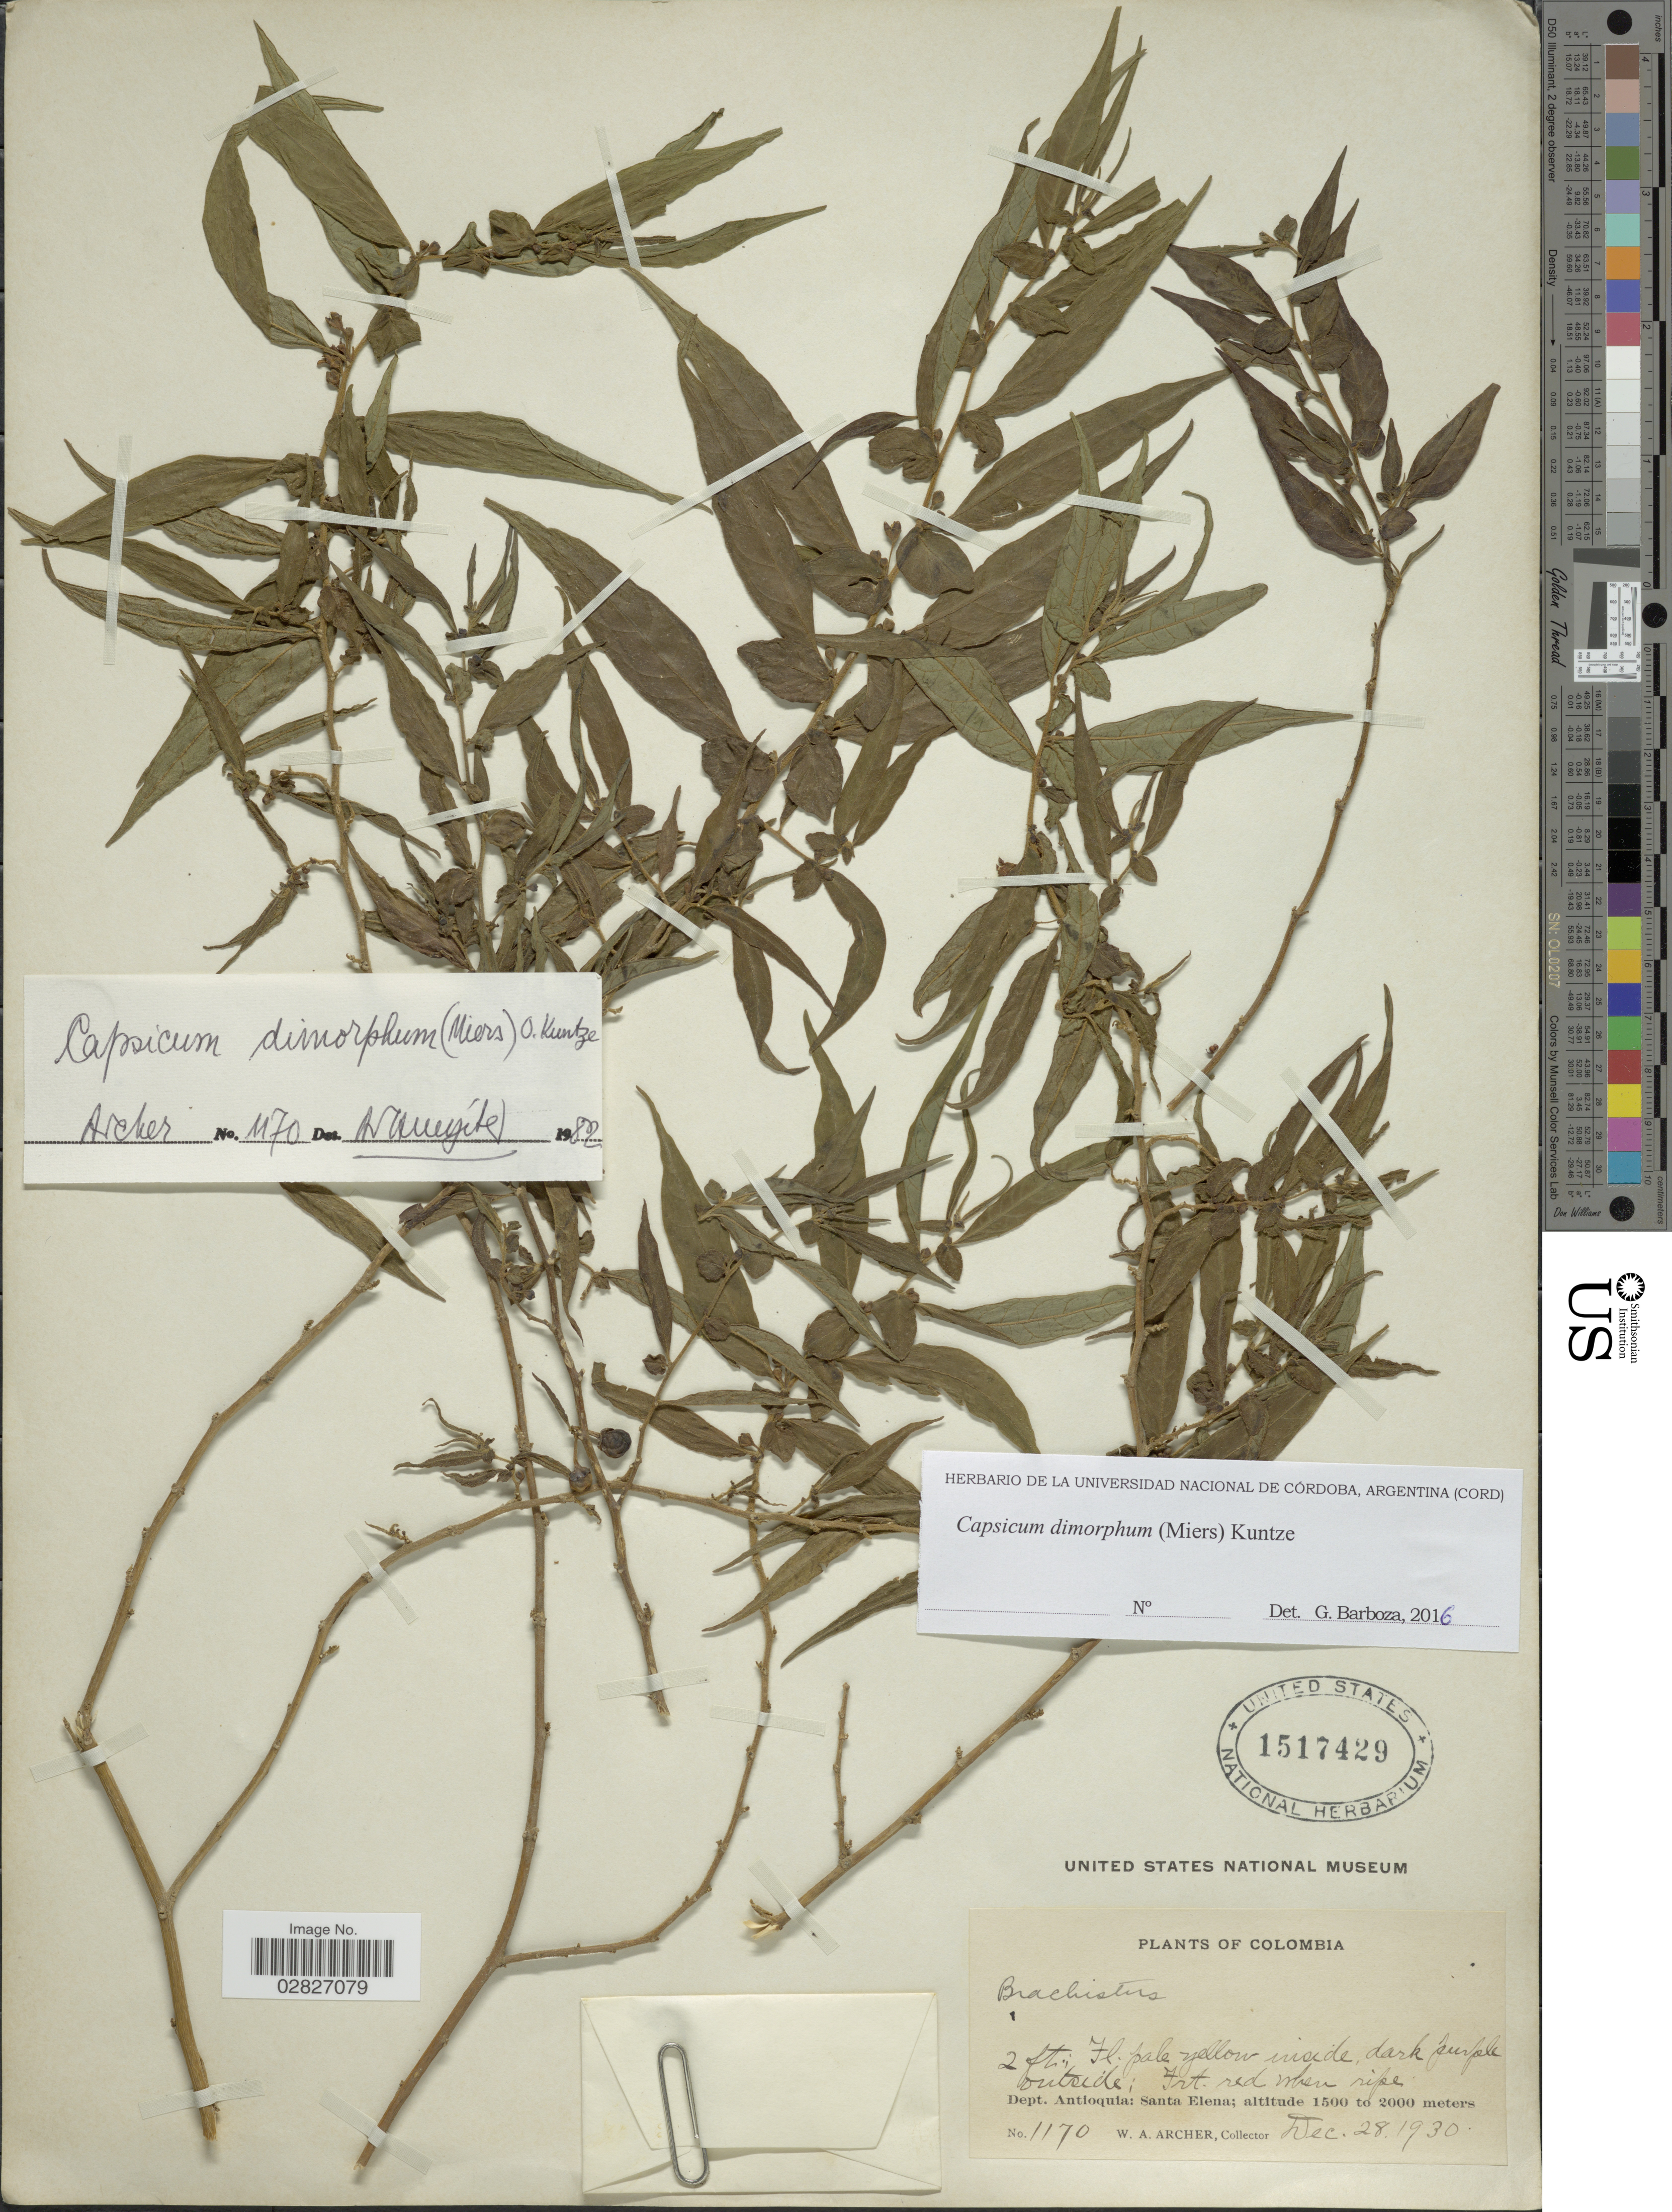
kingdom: Plantae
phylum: Tracheophyta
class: Magnoliopsida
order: Solanales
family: Solanaceae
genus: Capsicum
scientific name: Capsicum dimorphum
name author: (Miers) Kuntze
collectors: W. A. Archer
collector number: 1170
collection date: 1930-12-28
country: Colombia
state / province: Antioquia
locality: Dept. Antioquia, Santa Elena.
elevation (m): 1500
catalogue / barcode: US 1517429